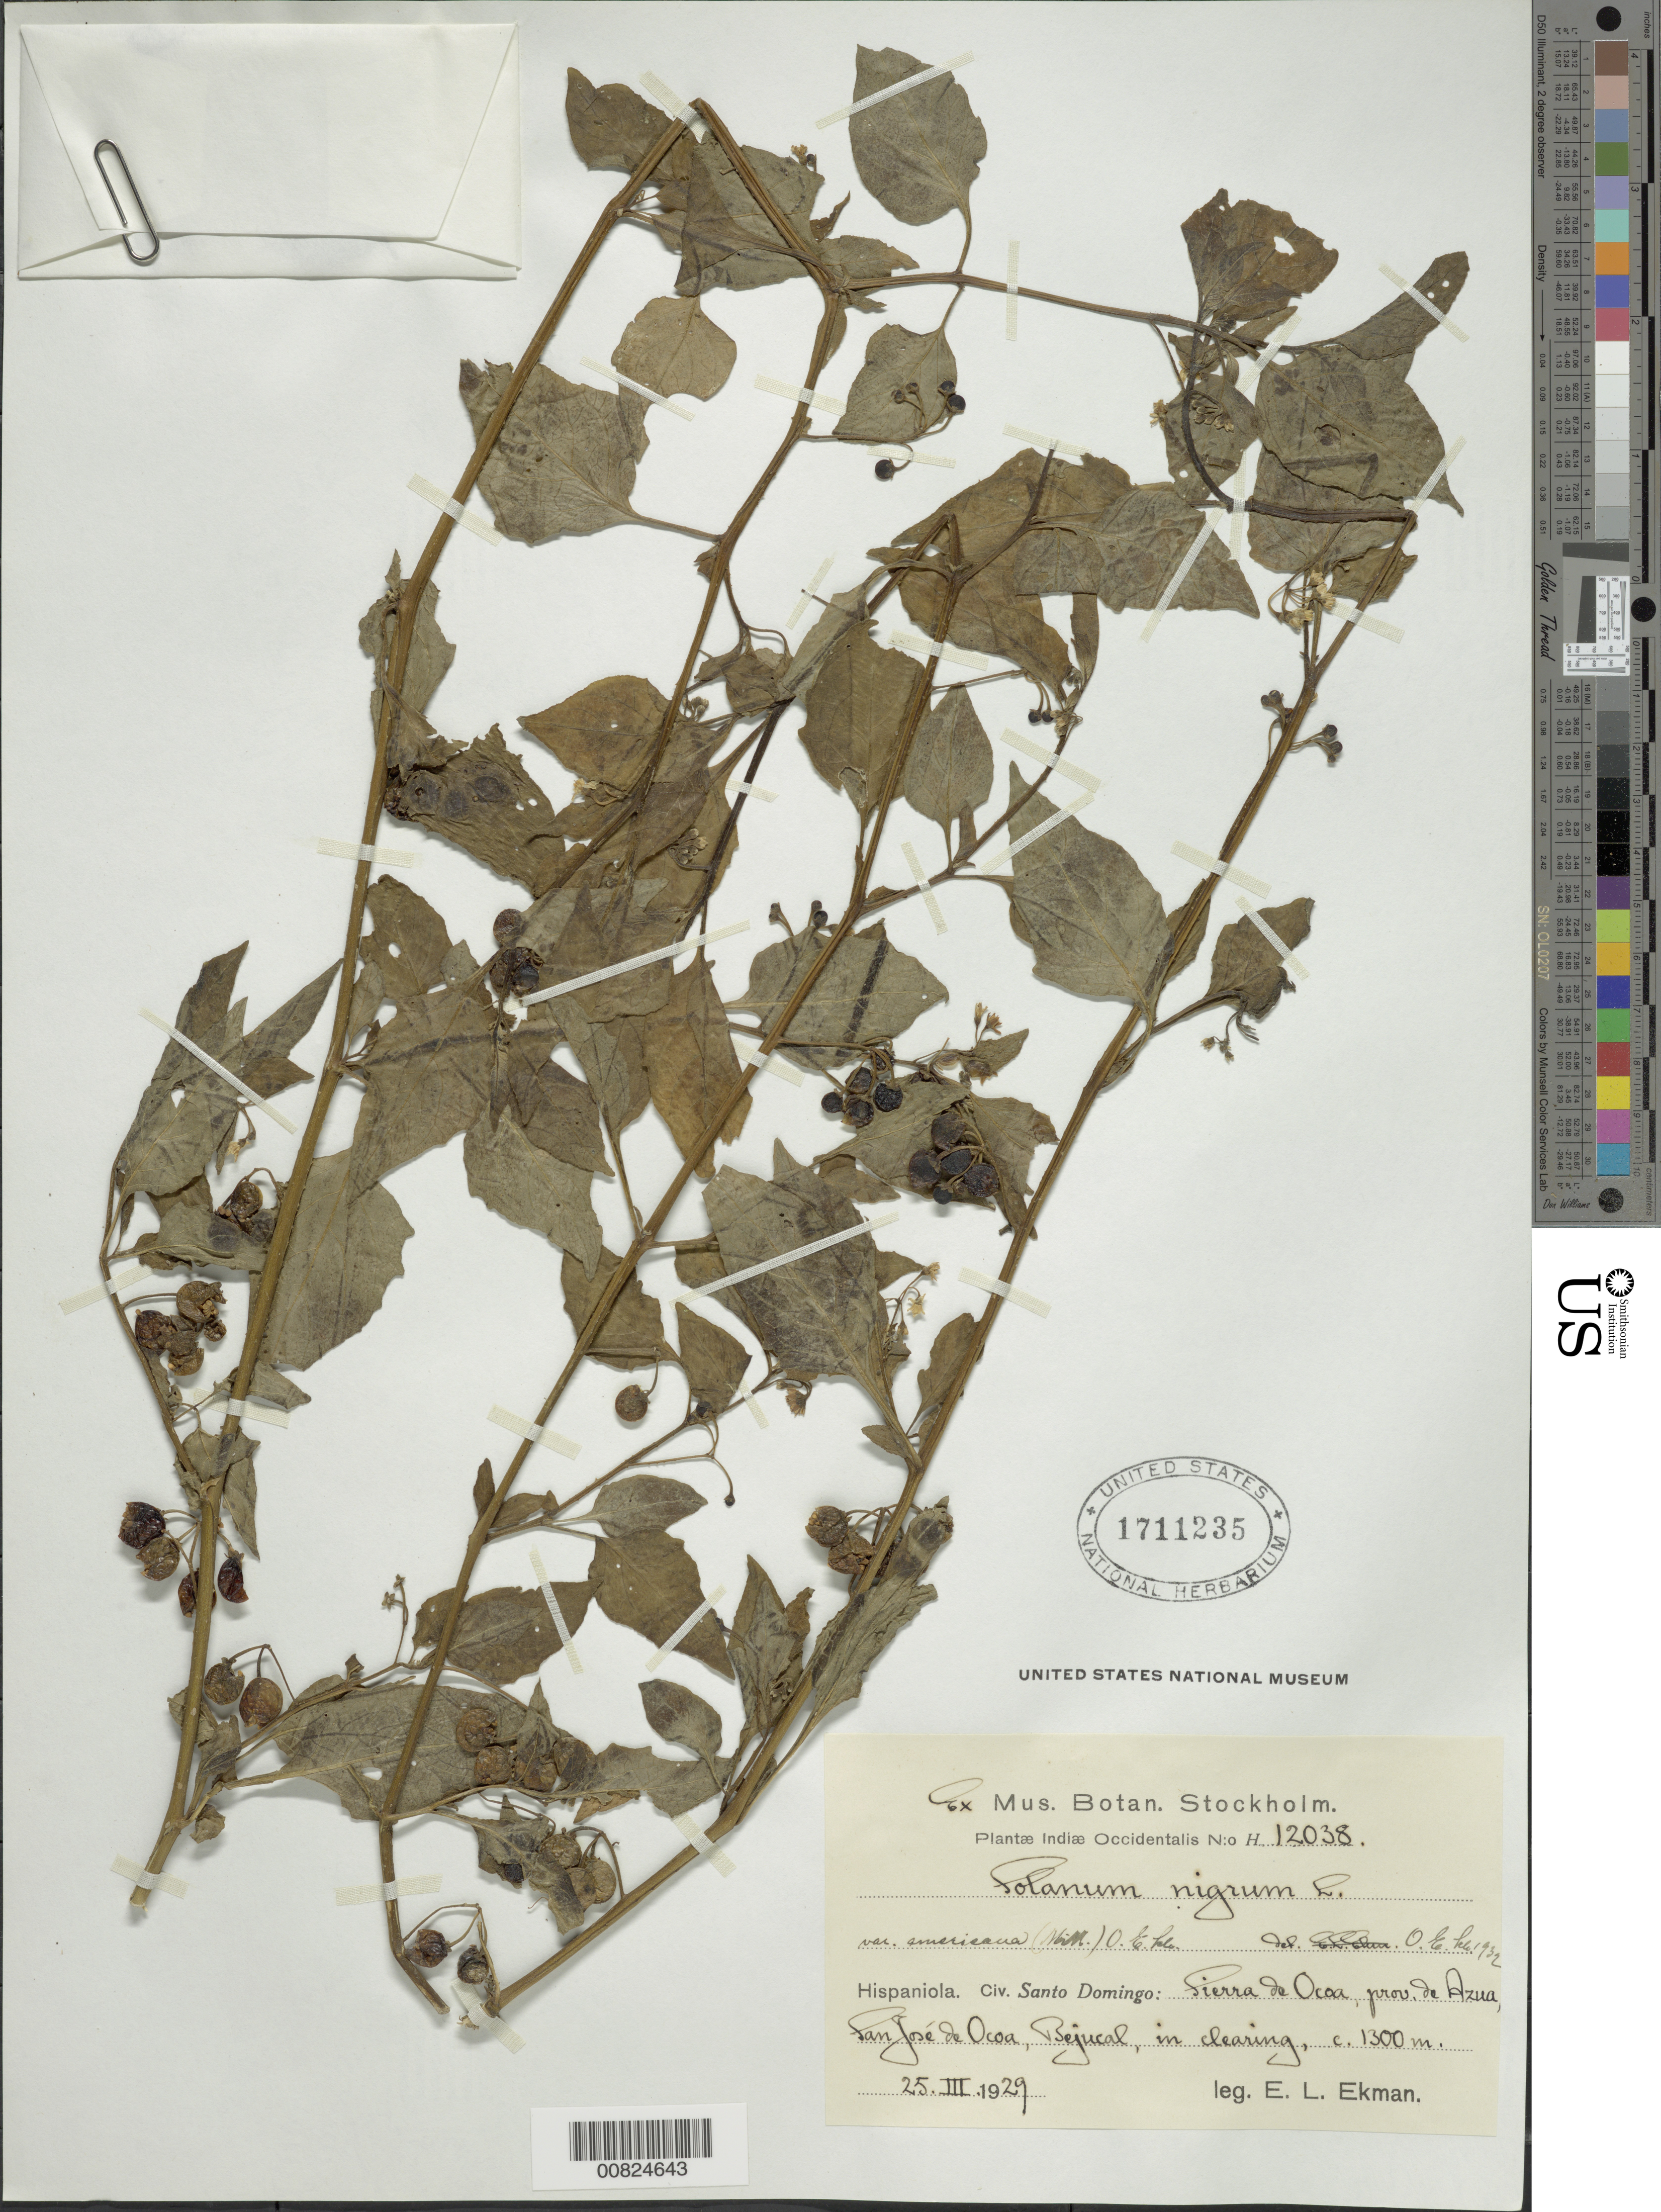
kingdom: Plantae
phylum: Tracheophyta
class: Magnoliopsida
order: Solanales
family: Solanaceae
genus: Solanum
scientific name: Solanum nigrum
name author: L.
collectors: E. L. Ekman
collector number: H 12038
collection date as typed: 25 Mar 1929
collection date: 1929-03-25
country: Dominican Republic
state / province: Azua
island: Hispaniola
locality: Sierra Ocoa, San José de Ocoa, Bejucal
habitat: In clearing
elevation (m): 1300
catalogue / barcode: US 1711235